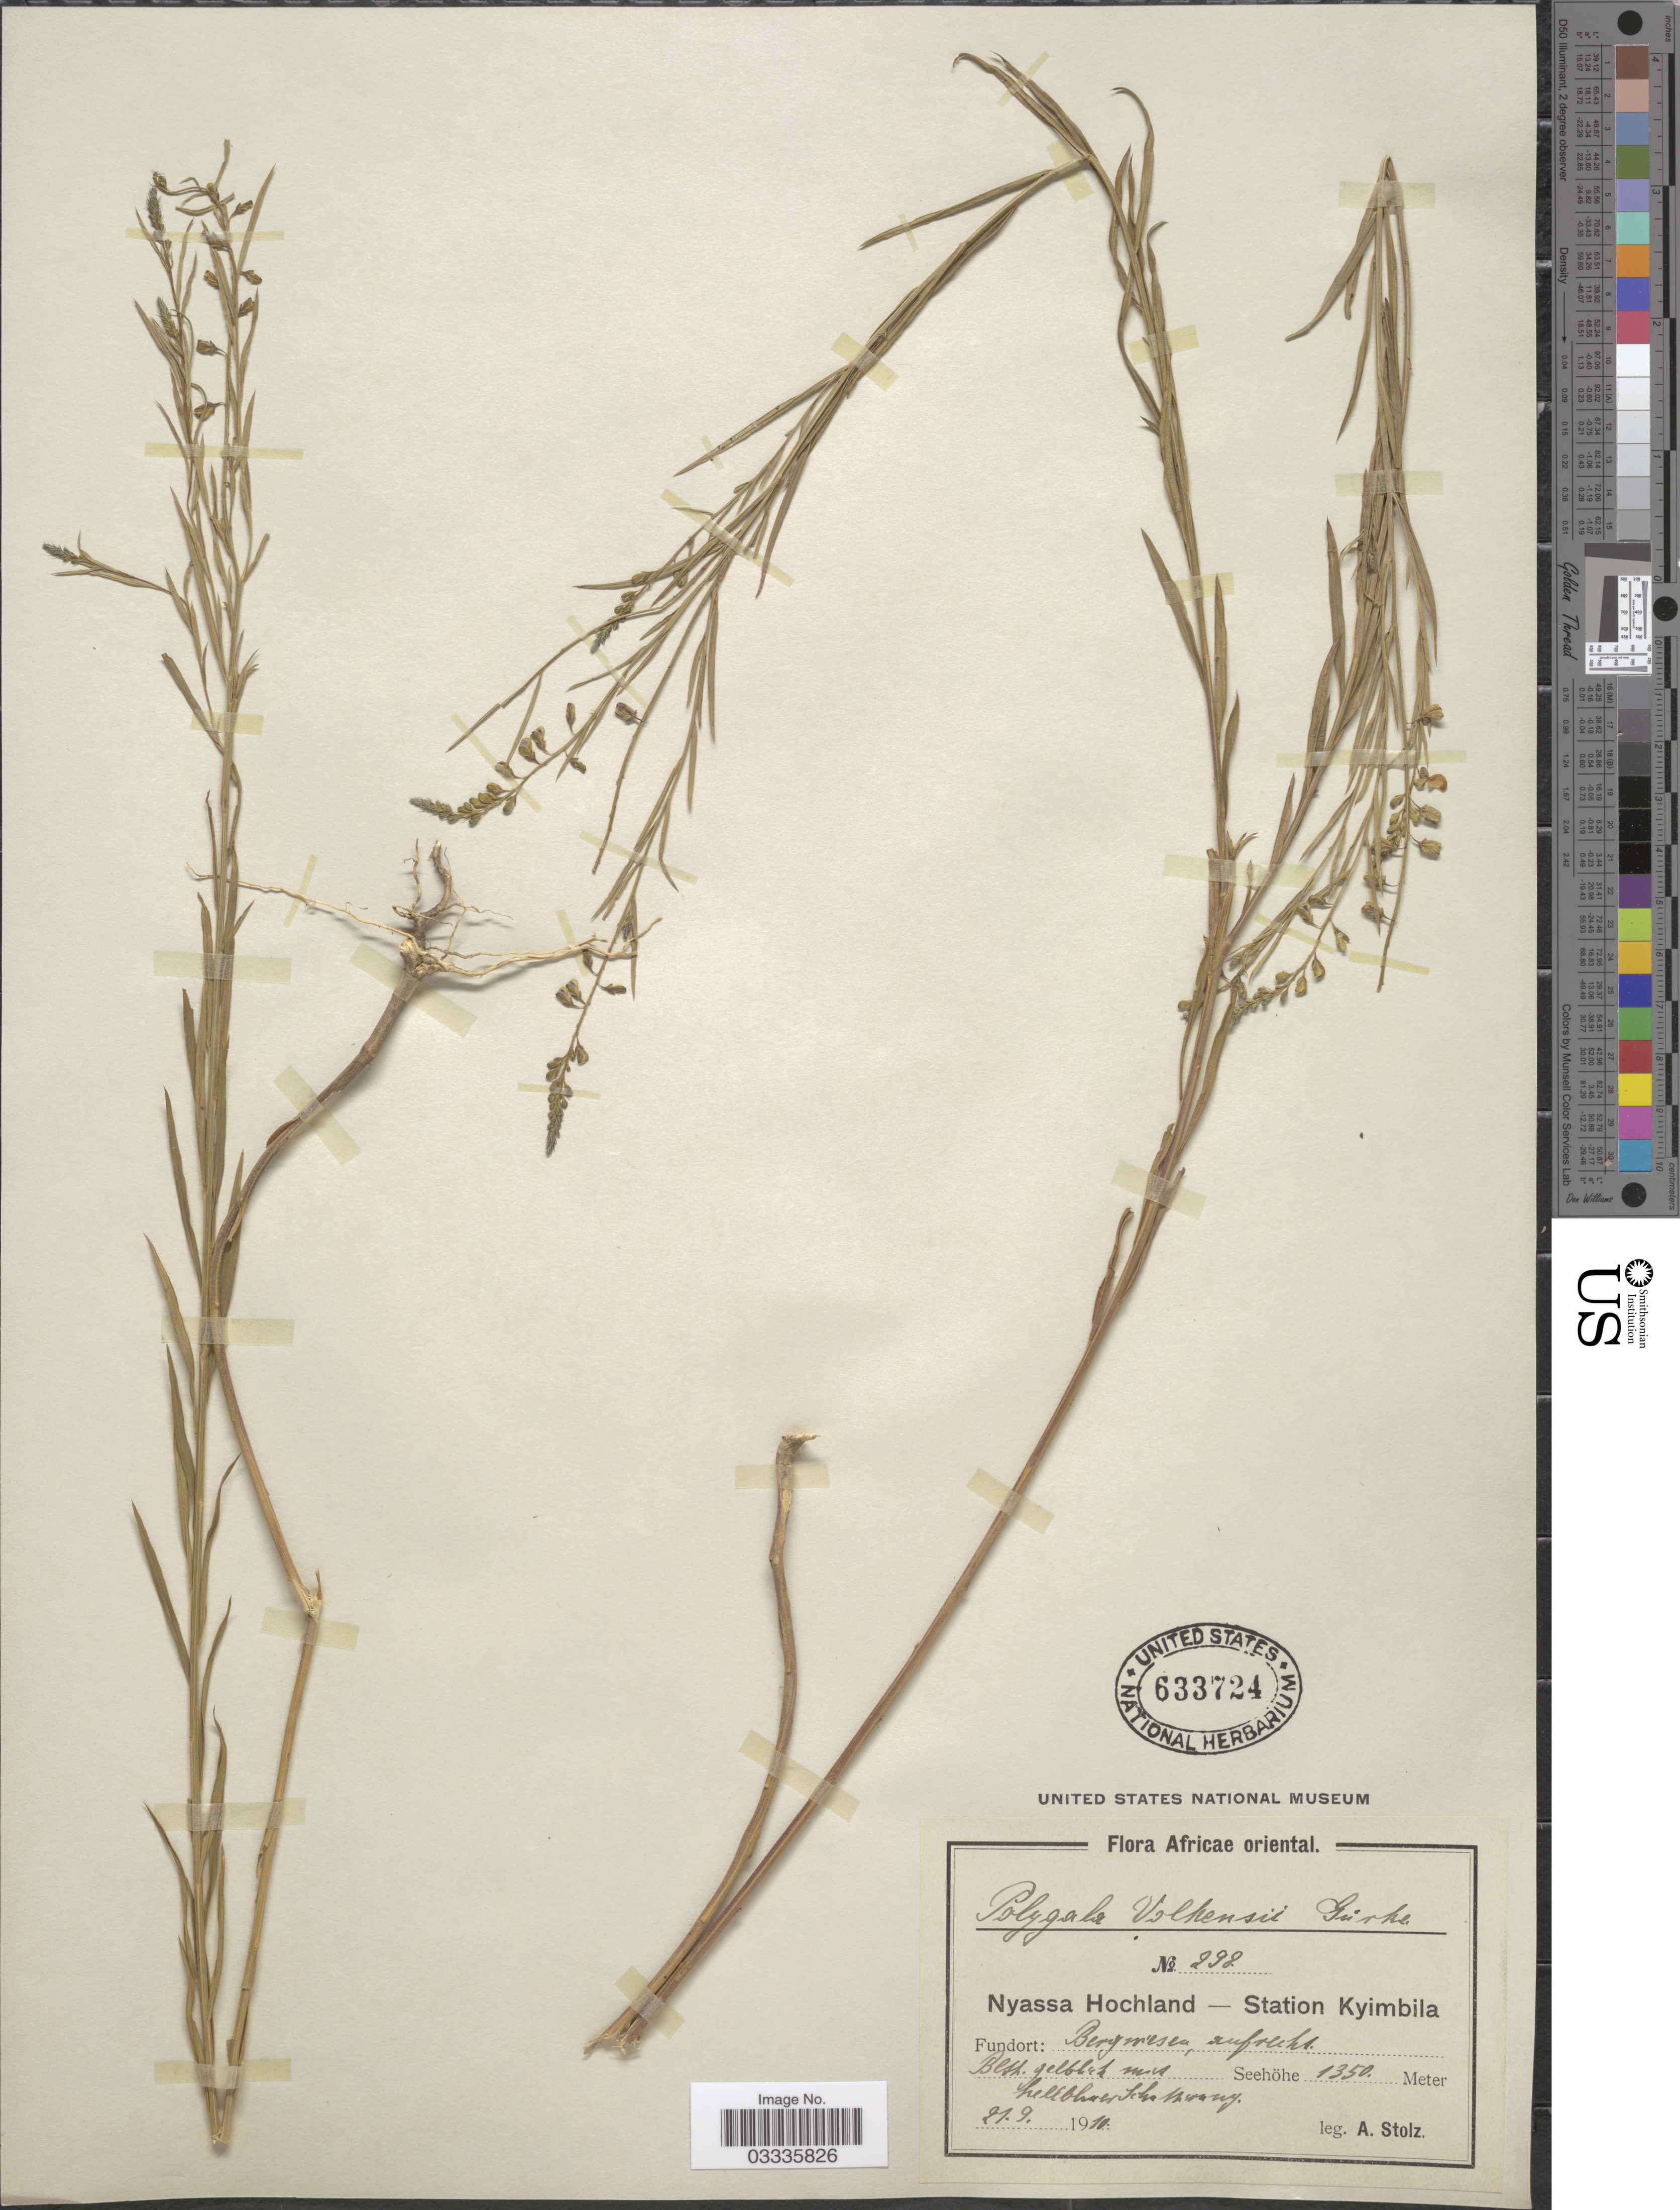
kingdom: Plantae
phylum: Tracheophyta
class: Magnoliopsida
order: Fabales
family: Polygalaceae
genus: Polygala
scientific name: Polygala volkensii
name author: Gürke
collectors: A. Stolz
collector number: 298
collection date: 1910-09-21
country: Tanzania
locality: Africae oriental. Nyassa Hochland - Station Kyimbila. Bergwiesen, auf [illegible text]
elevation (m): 1350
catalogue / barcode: US 633724